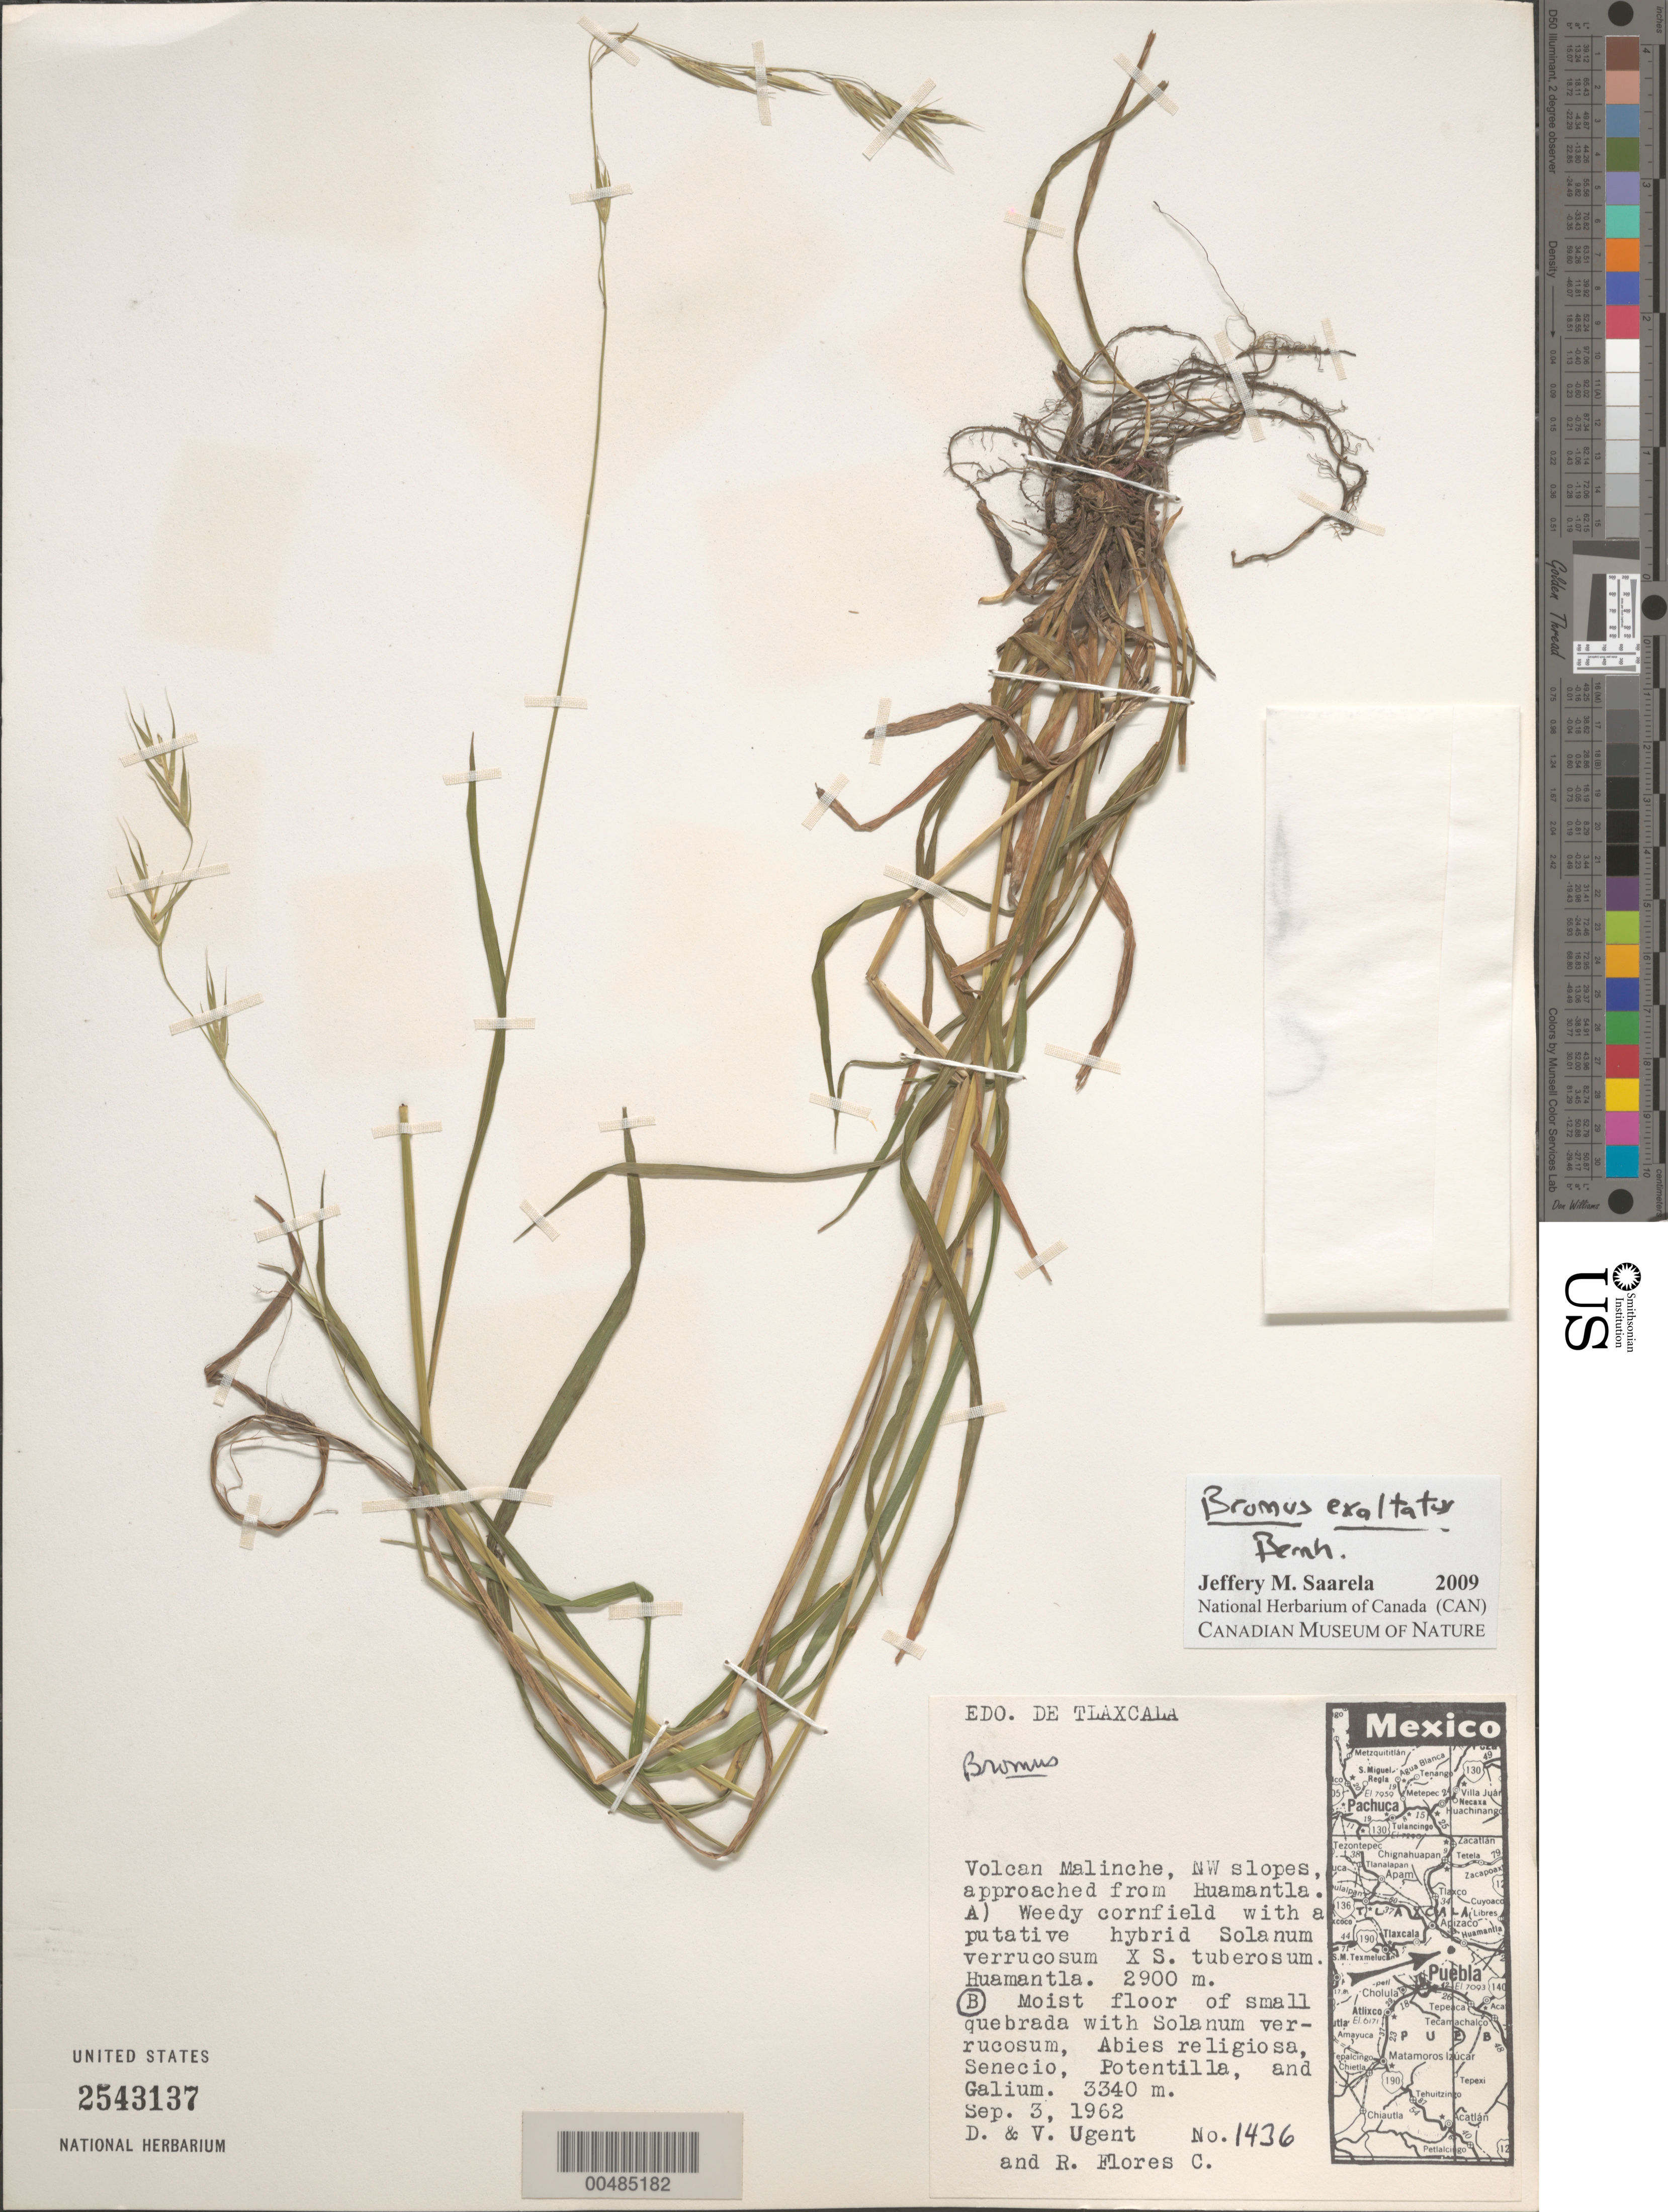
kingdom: Plantae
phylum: Tracheophyta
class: Liliopsida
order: Poales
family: Poaceae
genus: Bromus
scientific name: Bromus exaltatus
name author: Bernhardi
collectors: D. Ugent, V. Ugent & R. Flores-C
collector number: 1436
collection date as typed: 3 Sep 1962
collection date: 1962-09-03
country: Mexico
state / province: Tlaxcala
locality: Volcan Malinche, NW slopes, approached from Huamantla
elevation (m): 3340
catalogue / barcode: US 2543137